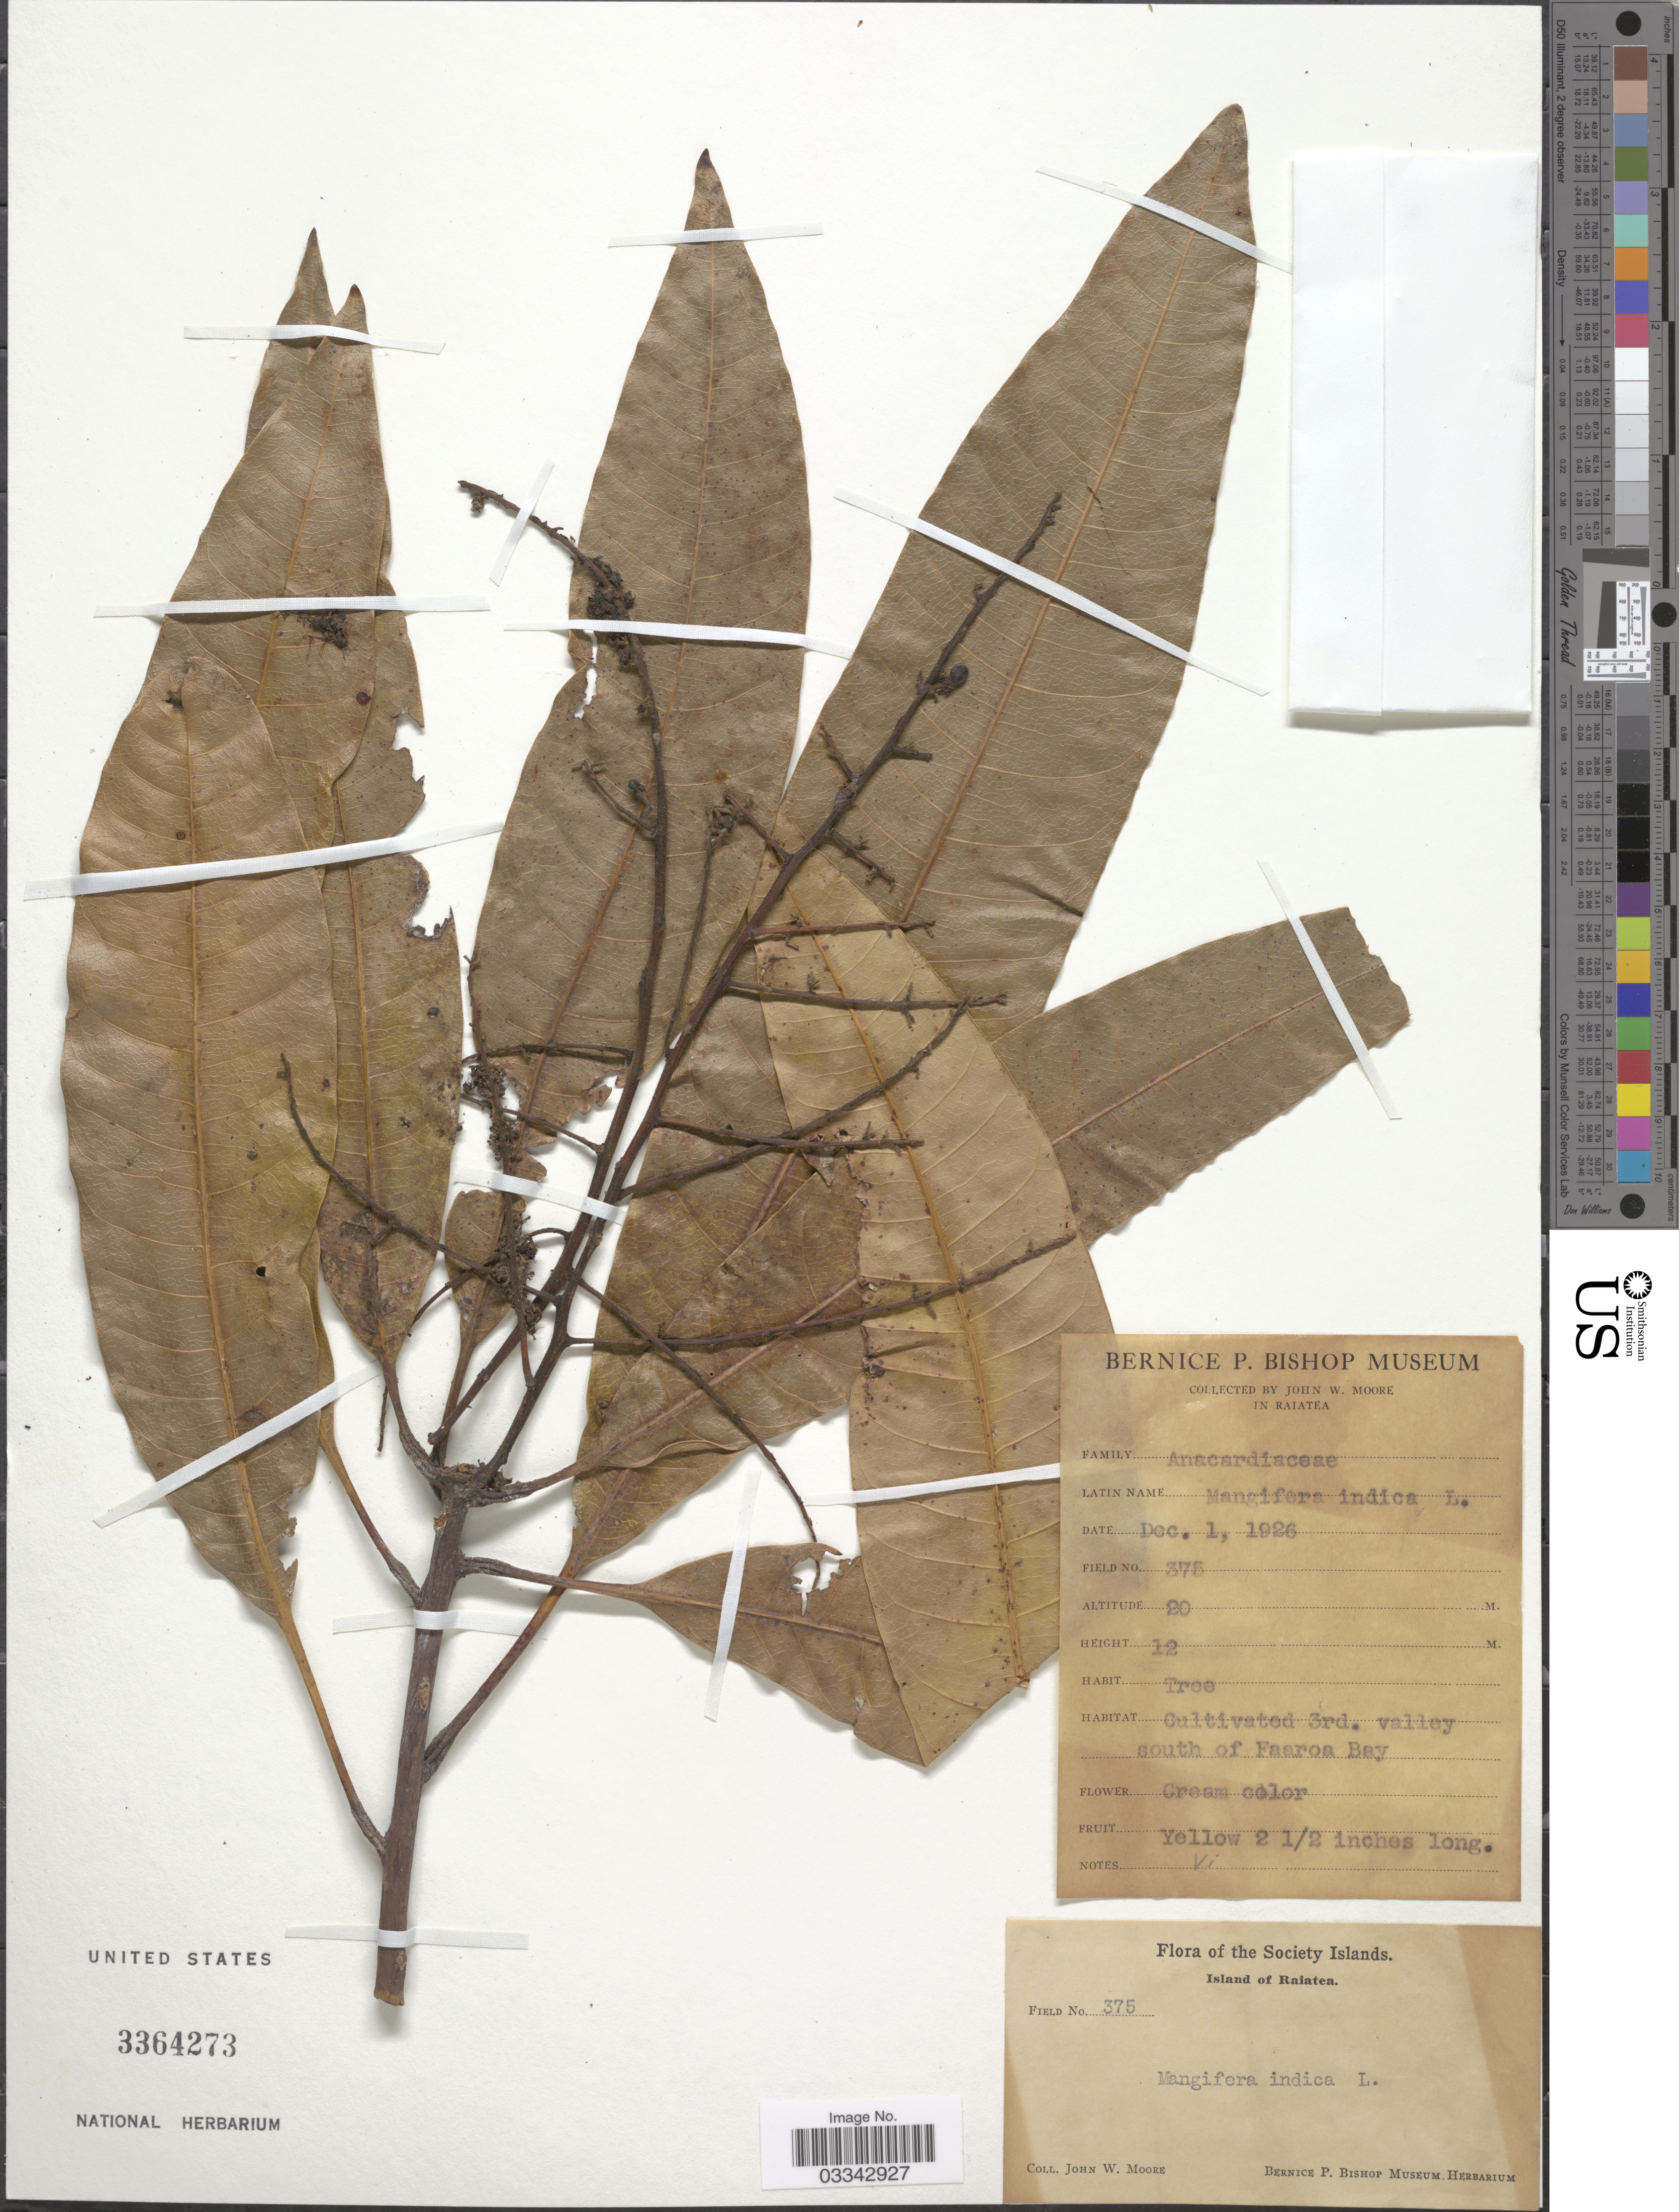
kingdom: Plantae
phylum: Tracheophyta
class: Magnoliopsida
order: Sapindales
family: Anacardiaceae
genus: Mangifera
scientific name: Mangifera indica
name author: L.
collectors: J. Moore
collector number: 375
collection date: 1926-12-01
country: French Polynesia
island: Raiatea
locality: The Society Islands. Island of Raiatea. Cultivated 3rd valley south of Faaroa Bay.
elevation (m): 20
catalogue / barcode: US 3364273